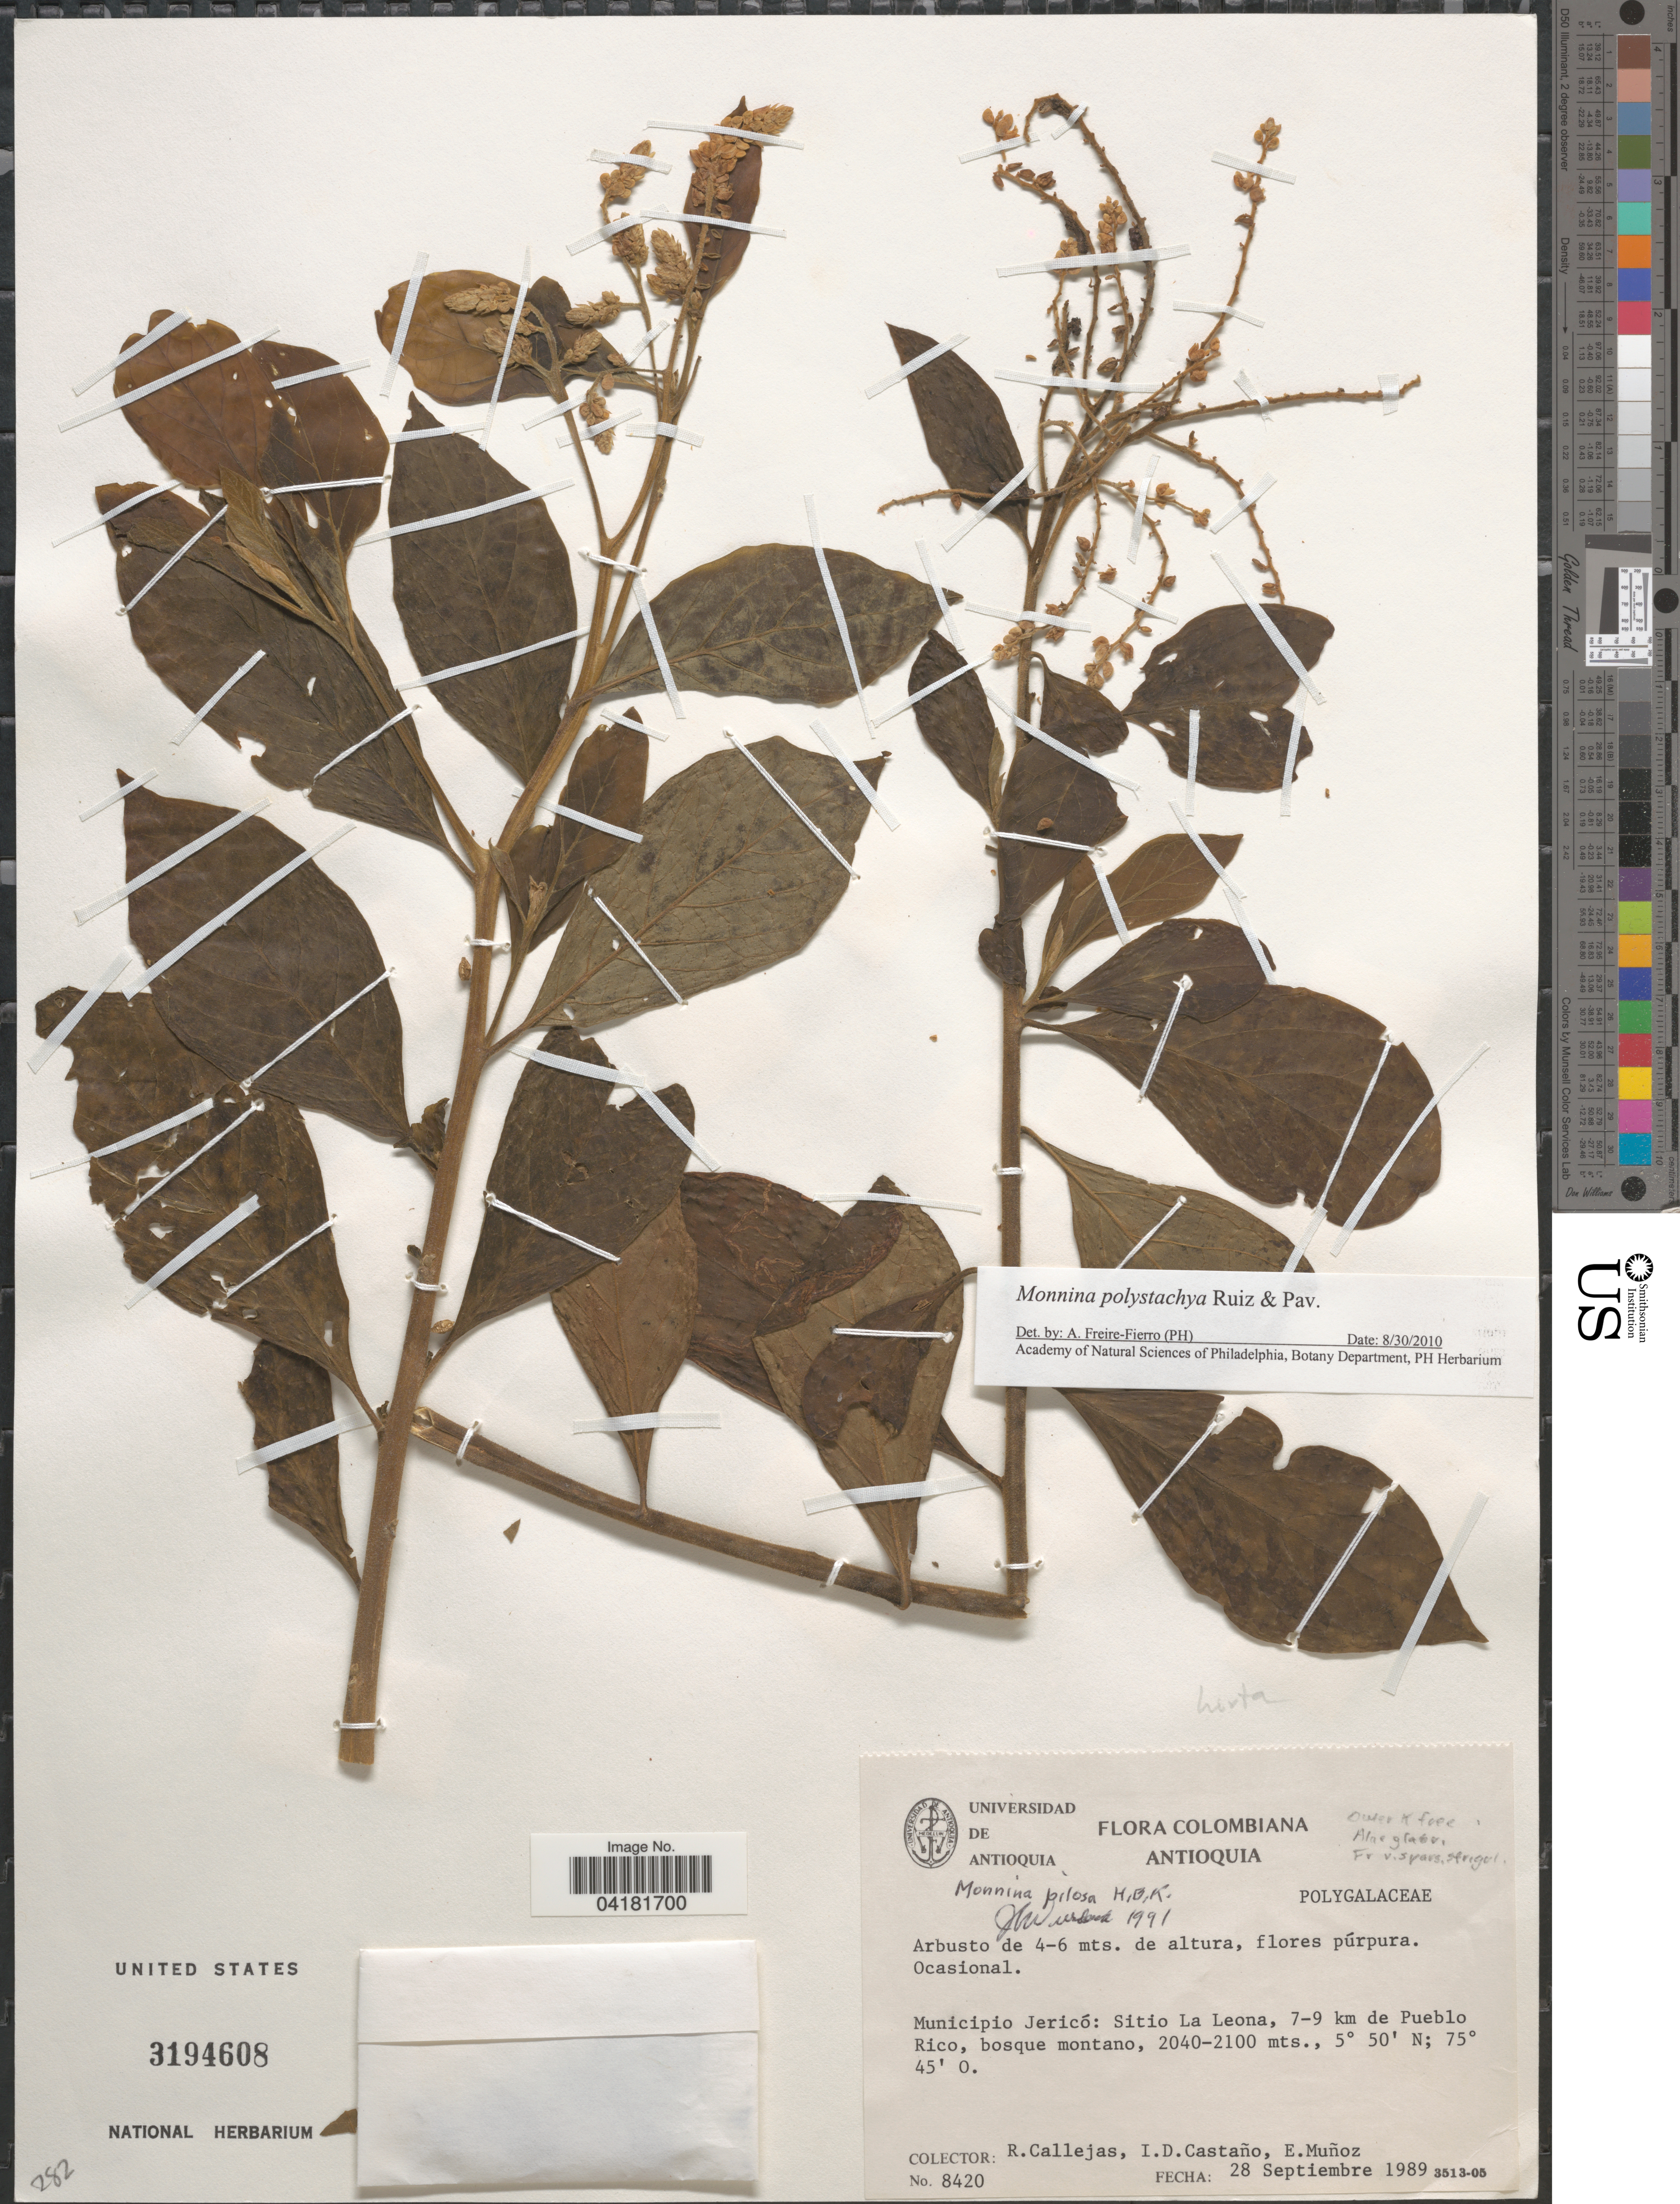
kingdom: Plantae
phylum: Tracheophyta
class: Magnoliopsida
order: Fabales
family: Polygalaceae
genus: Monnina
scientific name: Monnina polystachya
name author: Ruiz & Pav.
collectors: R. Callejas, I. Castaño & E. Munoz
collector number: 8420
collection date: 1989-09-28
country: Colombia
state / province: Antioquia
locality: Municipio Jericó: Sitio La Leona, 7-9 km de Pueblo Rico.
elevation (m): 2040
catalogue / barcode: US 3194608